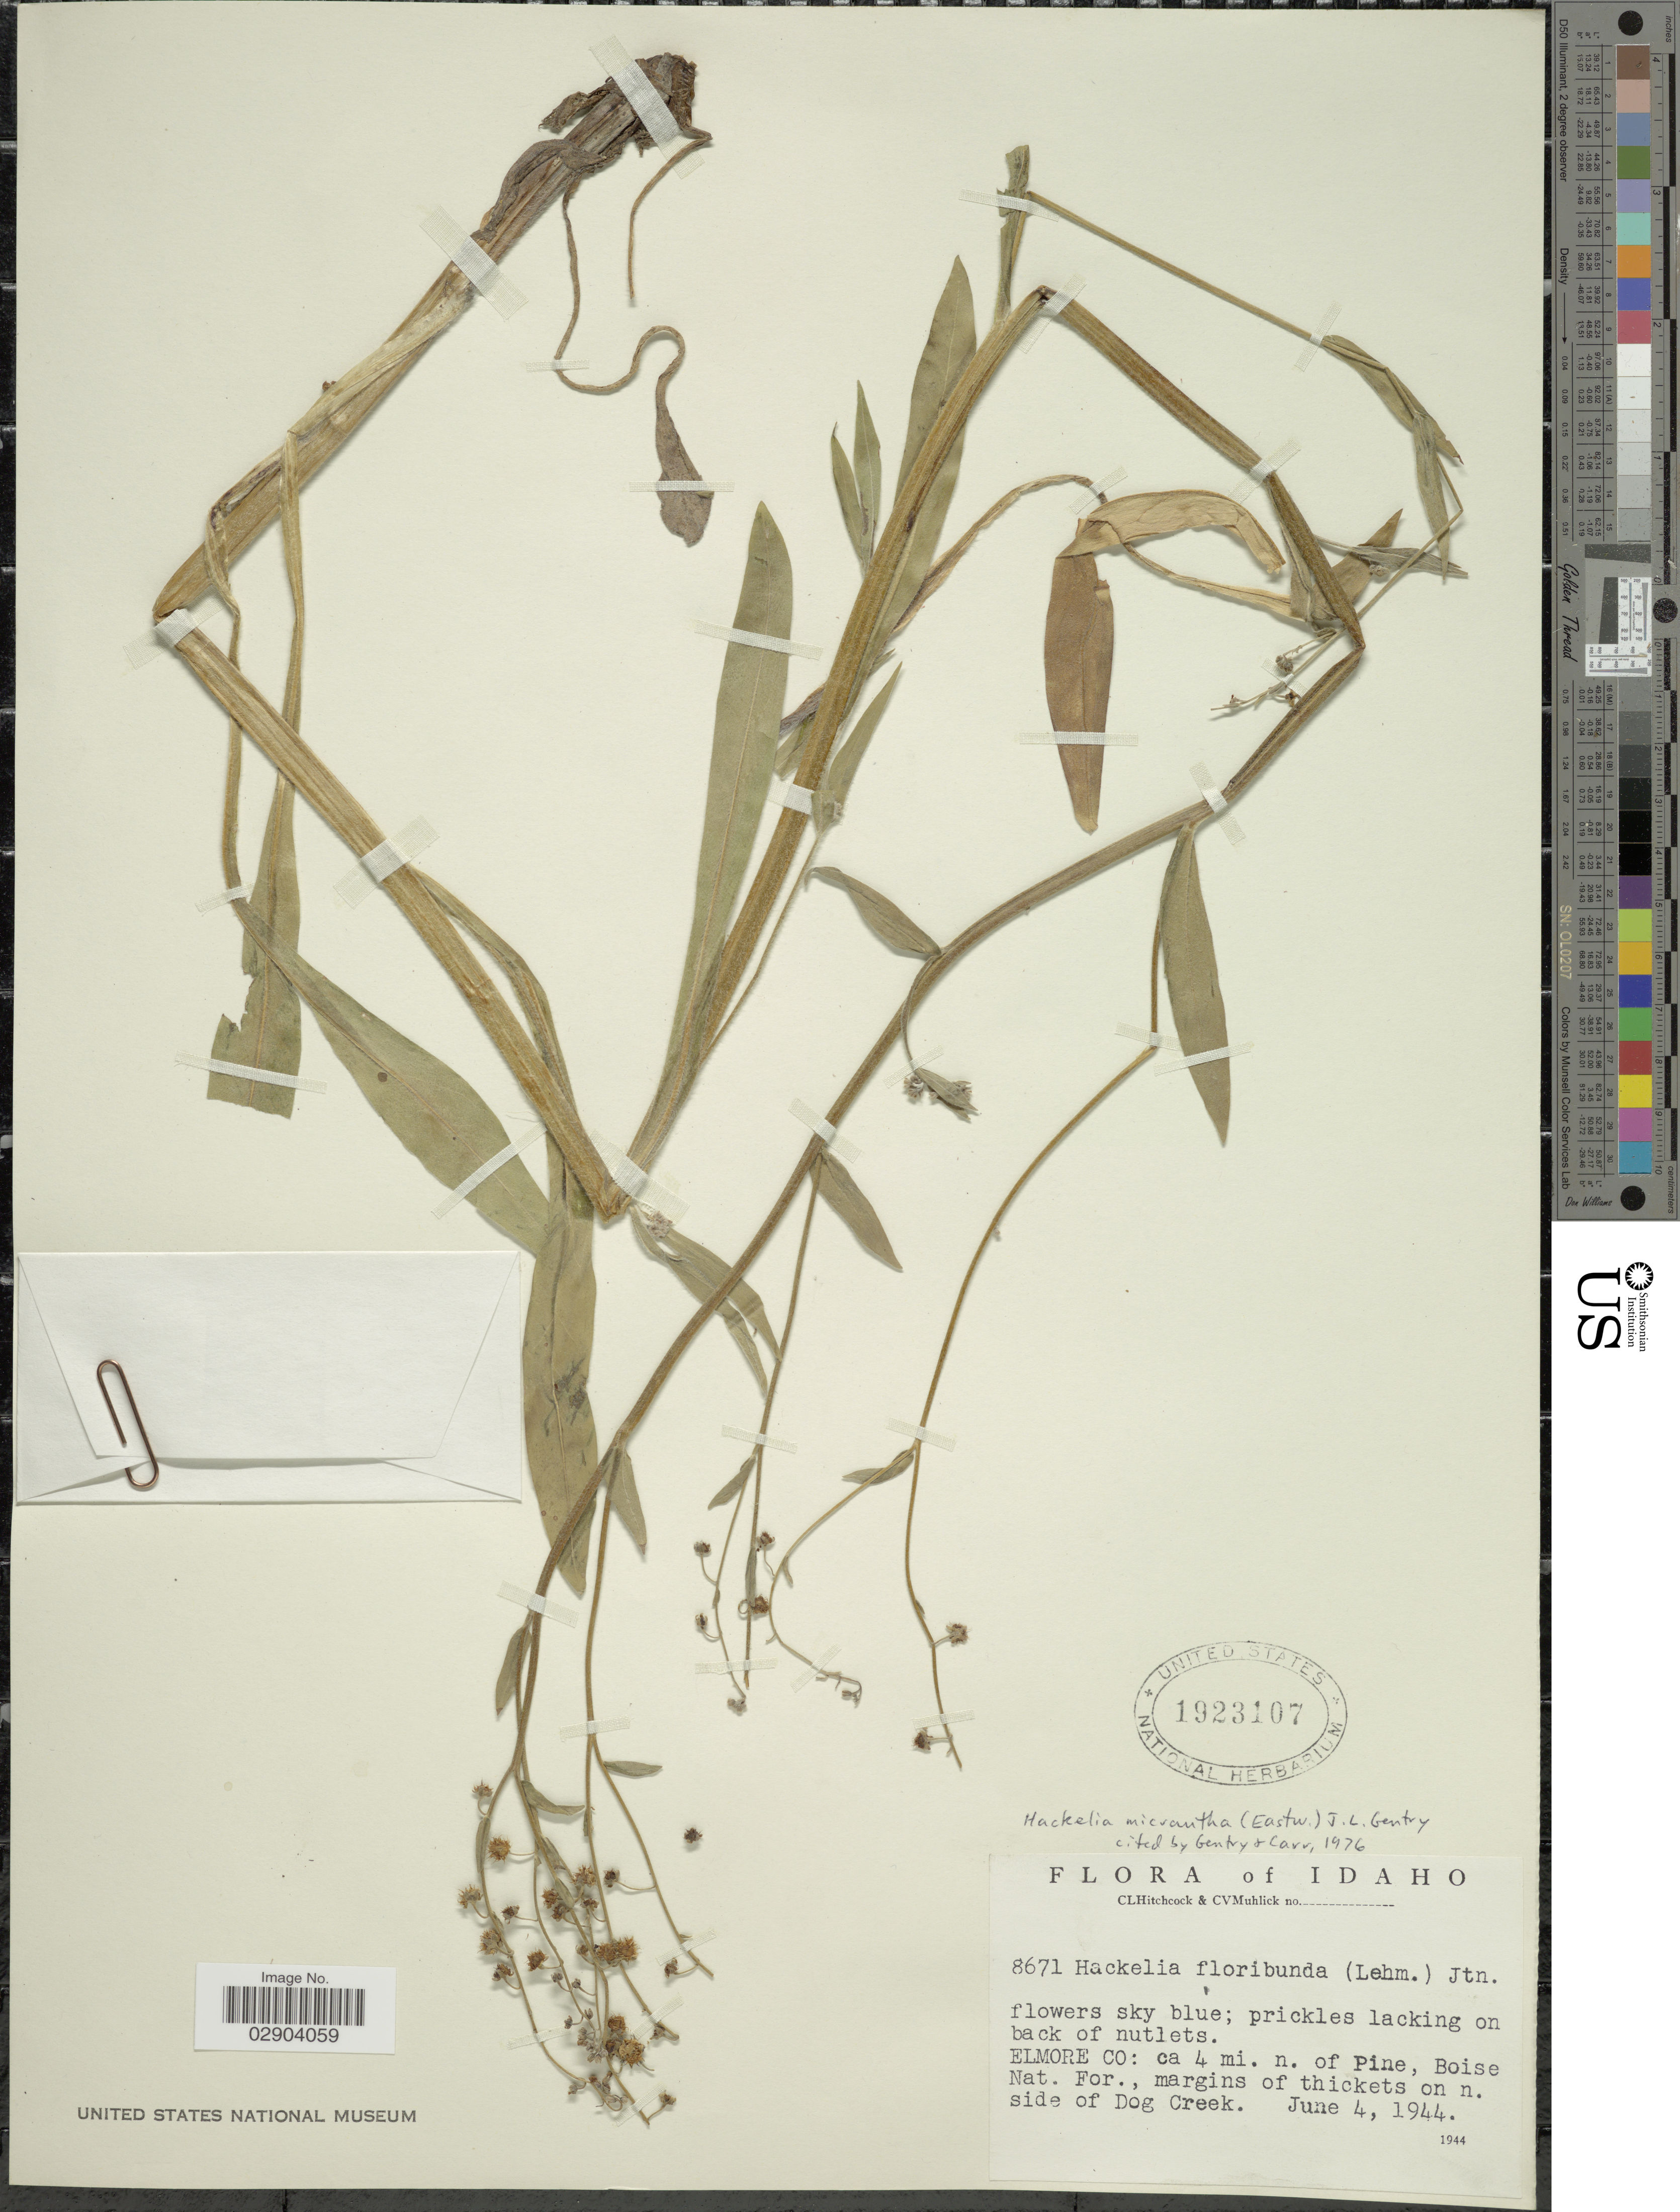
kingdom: Plantae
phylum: Tracheophyta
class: Magnoliopsida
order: Boraginales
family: Boraginaceae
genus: Hackelia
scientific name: Hackelia micrantha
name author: (Eastw.) J.L. Gentry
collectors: C. L. Hitchcock & C. V. Muhlick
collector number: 8671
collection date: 1944-06-04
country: United States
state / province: Idaho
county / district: Elmore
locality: ca 4 mi. n. of Pine, Boise Nat. For., margins of thickets on n. side of Dog Creek.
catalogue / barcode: US 1923107